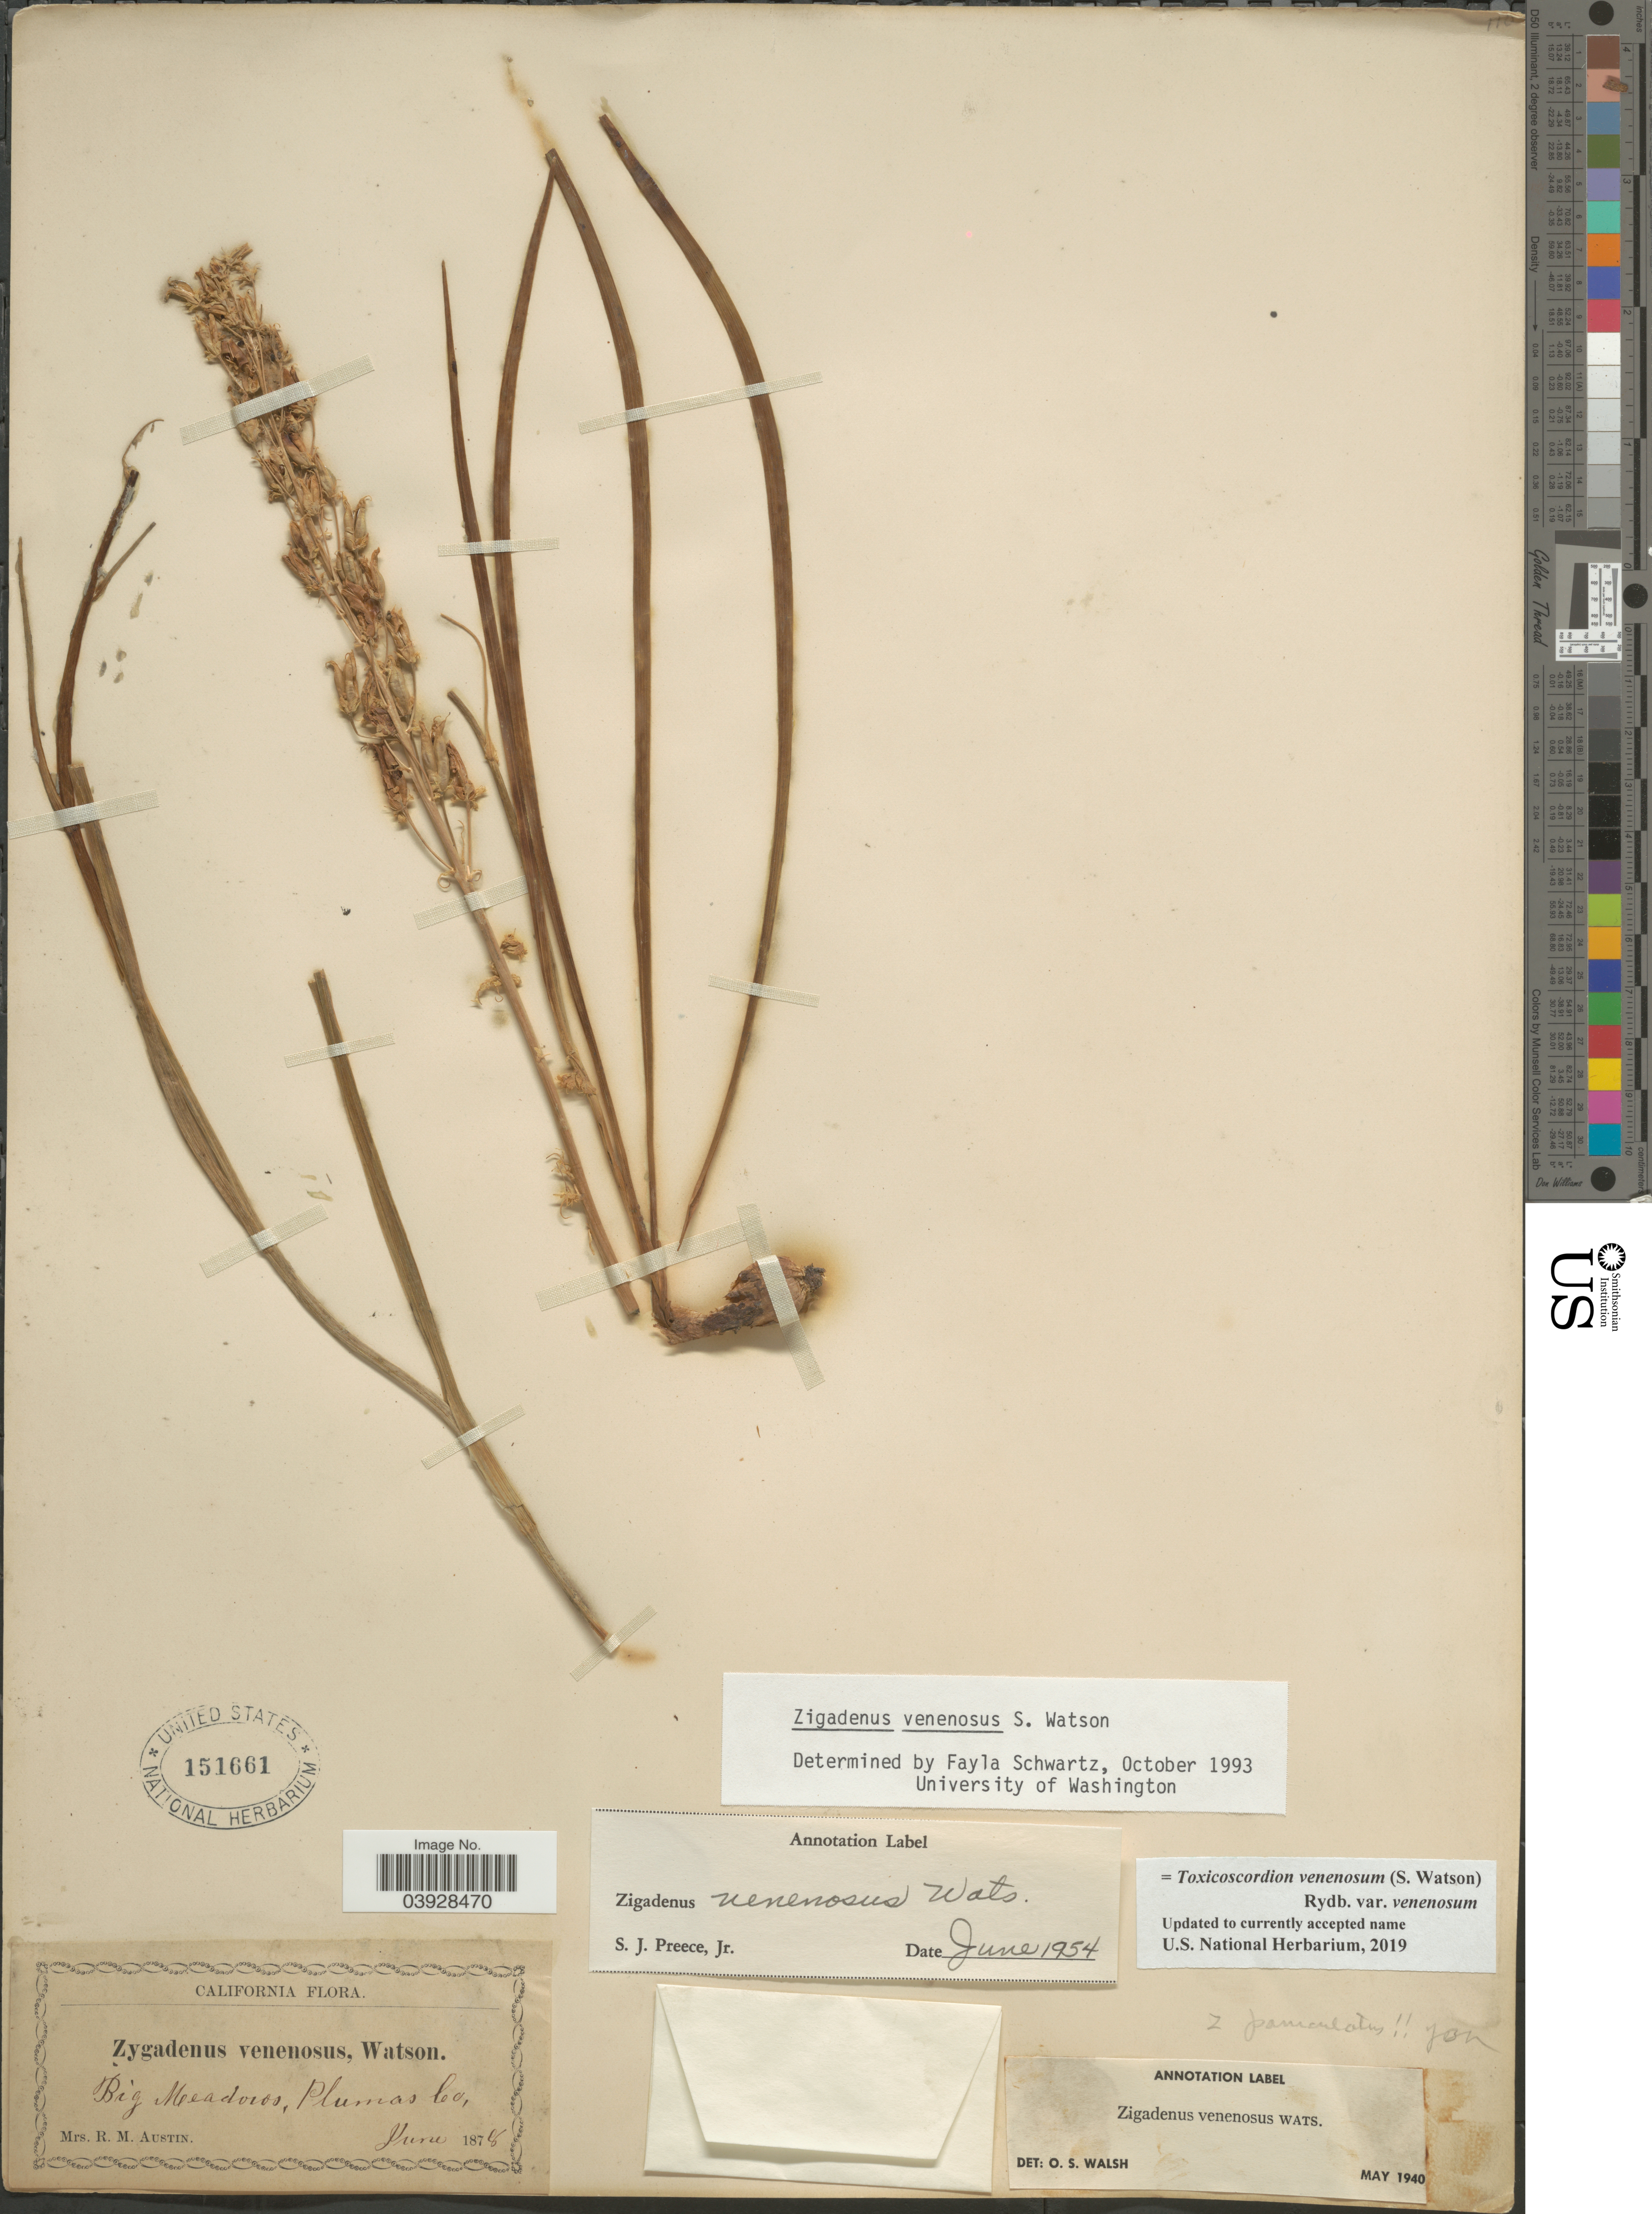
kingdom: Plantae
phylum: Tracheophyta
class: Liliopsida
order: Liliales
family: Melanthiaceae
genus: Toxicoscordion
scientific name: Toxicoscordion venenosum var. gramineum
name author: (Rydb.) Brasher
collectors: R. Austin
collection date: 1878-06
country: United States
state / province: California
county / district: Plumas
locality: Big Meadows, Plumas Co.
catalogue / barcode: US 151661